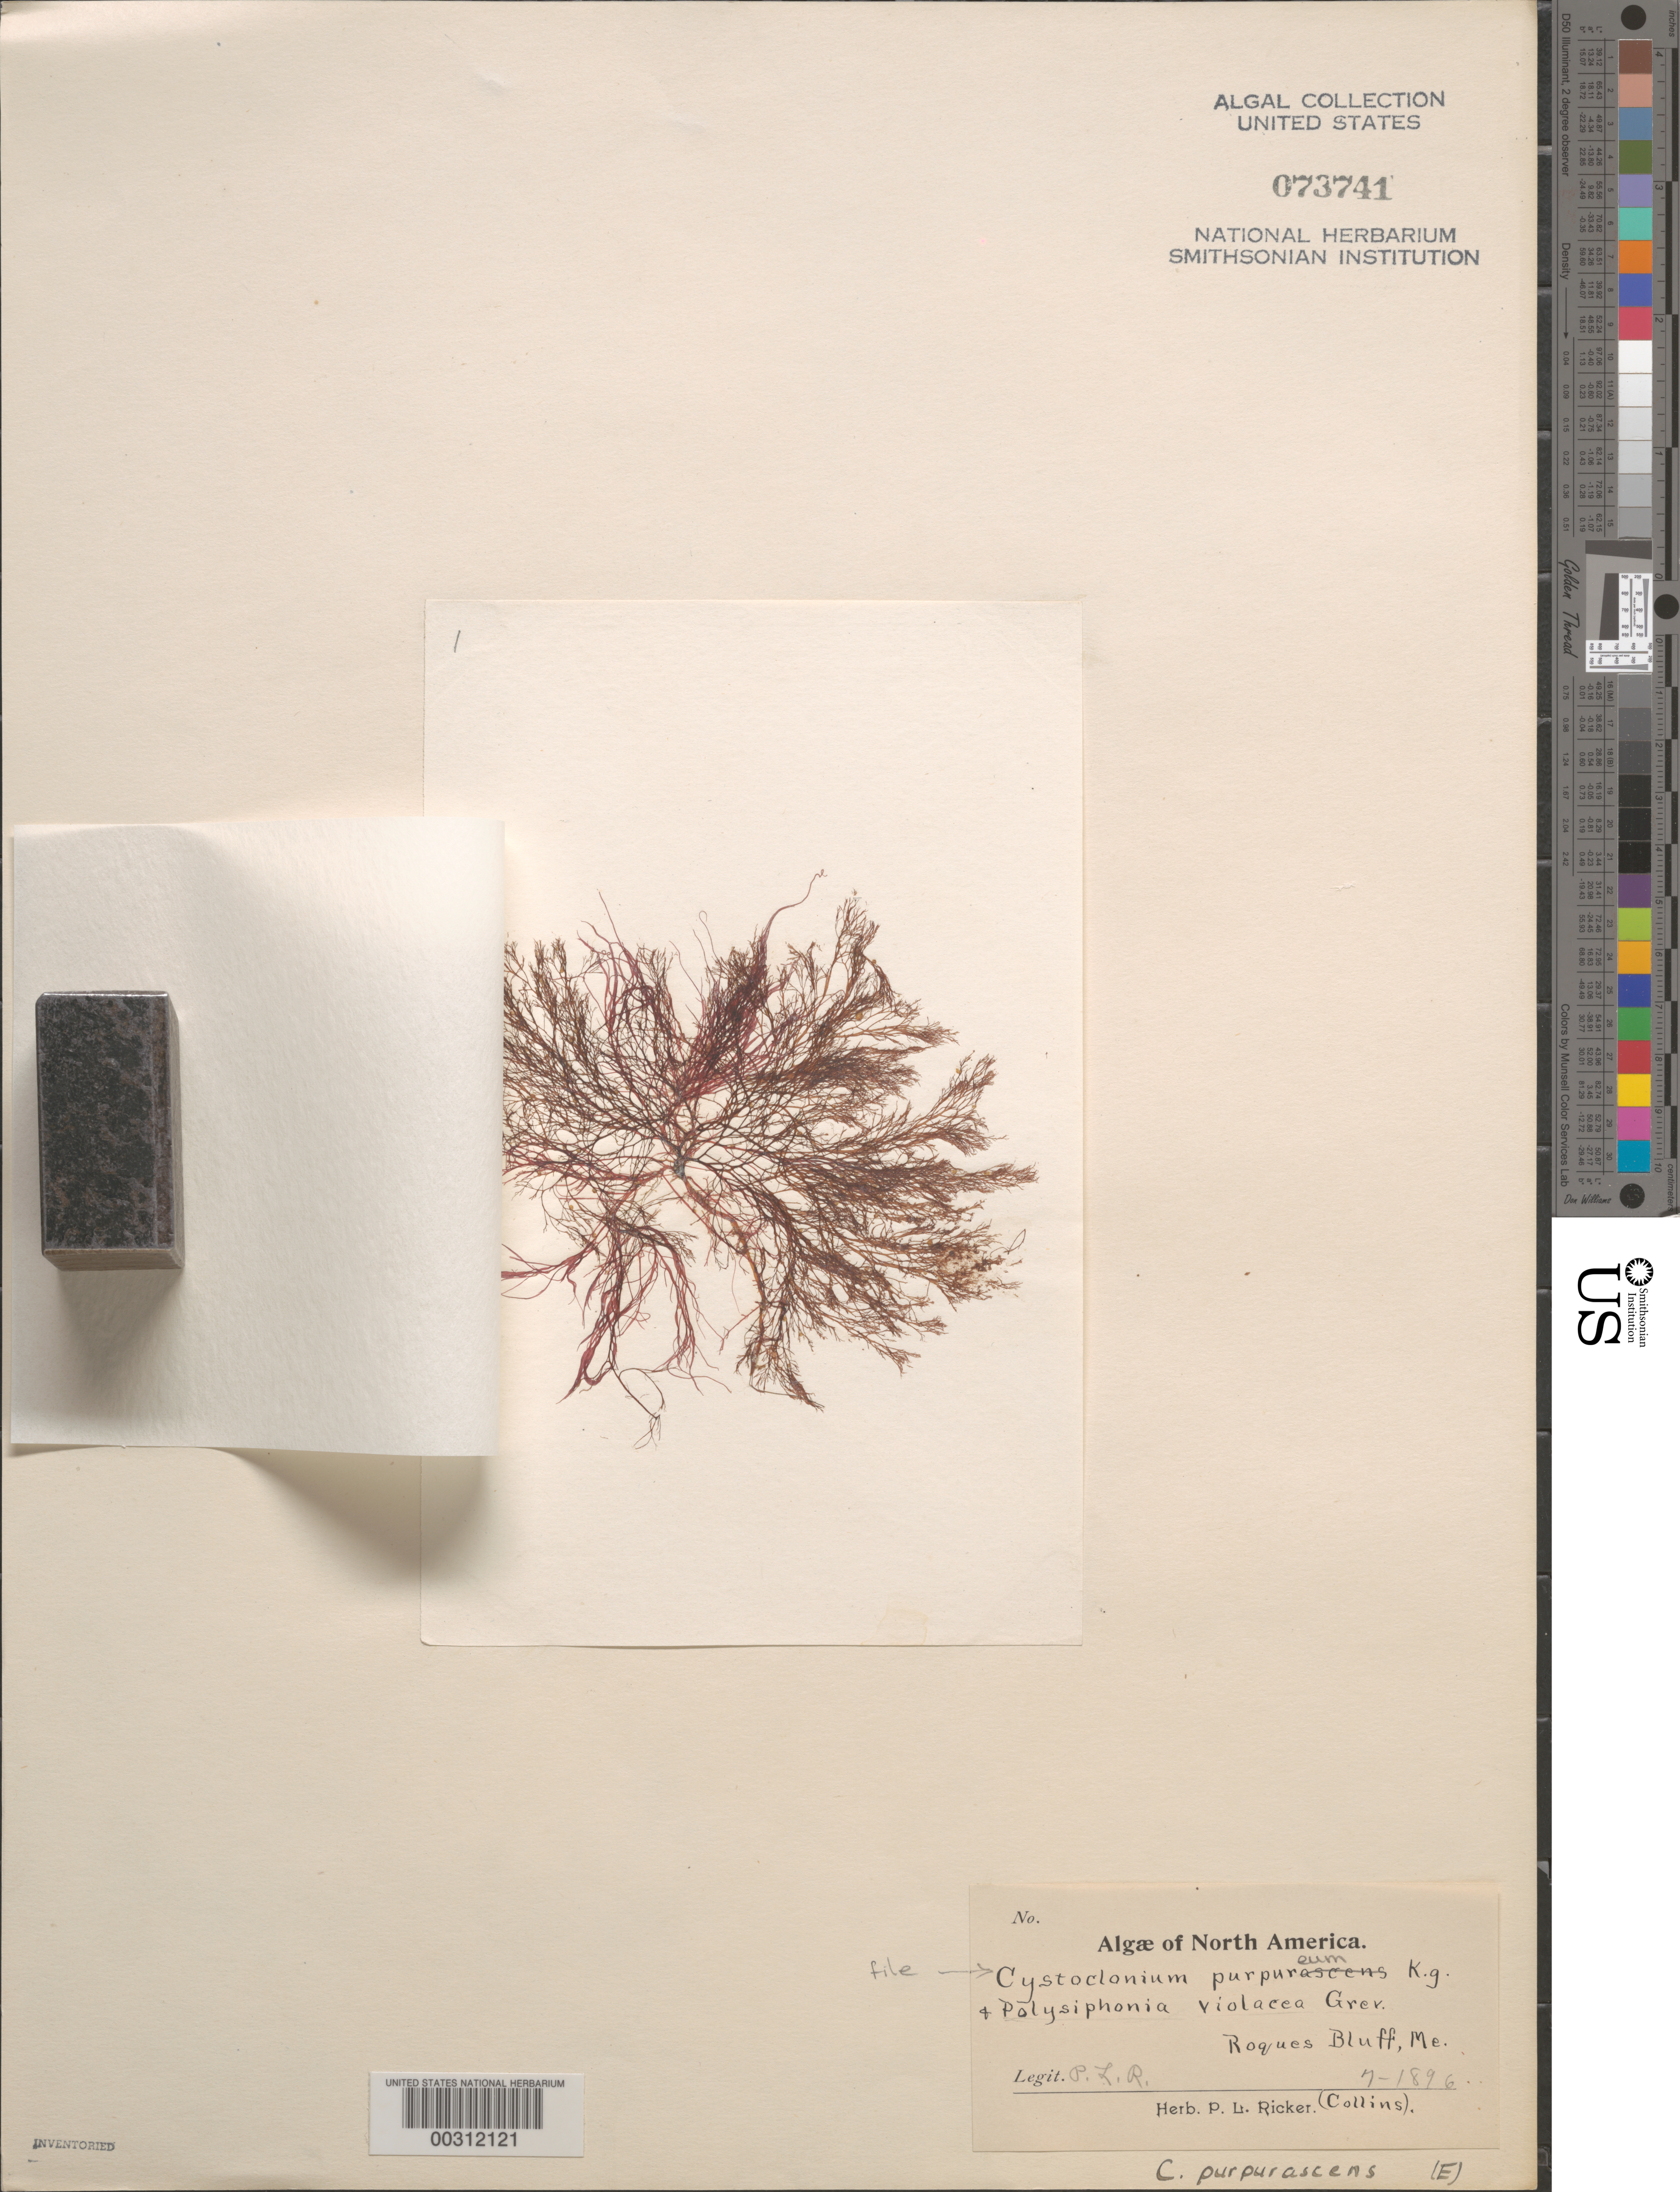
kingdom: Plantae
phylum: Rhodophyta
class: Florideophyceae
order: Gigartinales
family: Cystocloniaceae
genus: Cystoclonium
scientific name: Cystoclonium purpureum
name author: (Huds.) Batters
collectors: P. Ricker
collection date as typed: Jul 1896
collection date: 1896-07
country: United States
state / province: Maine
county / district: Washington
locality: Roque Bluffs (Roques Bluff), Englishman Bay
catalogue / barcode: US 73741